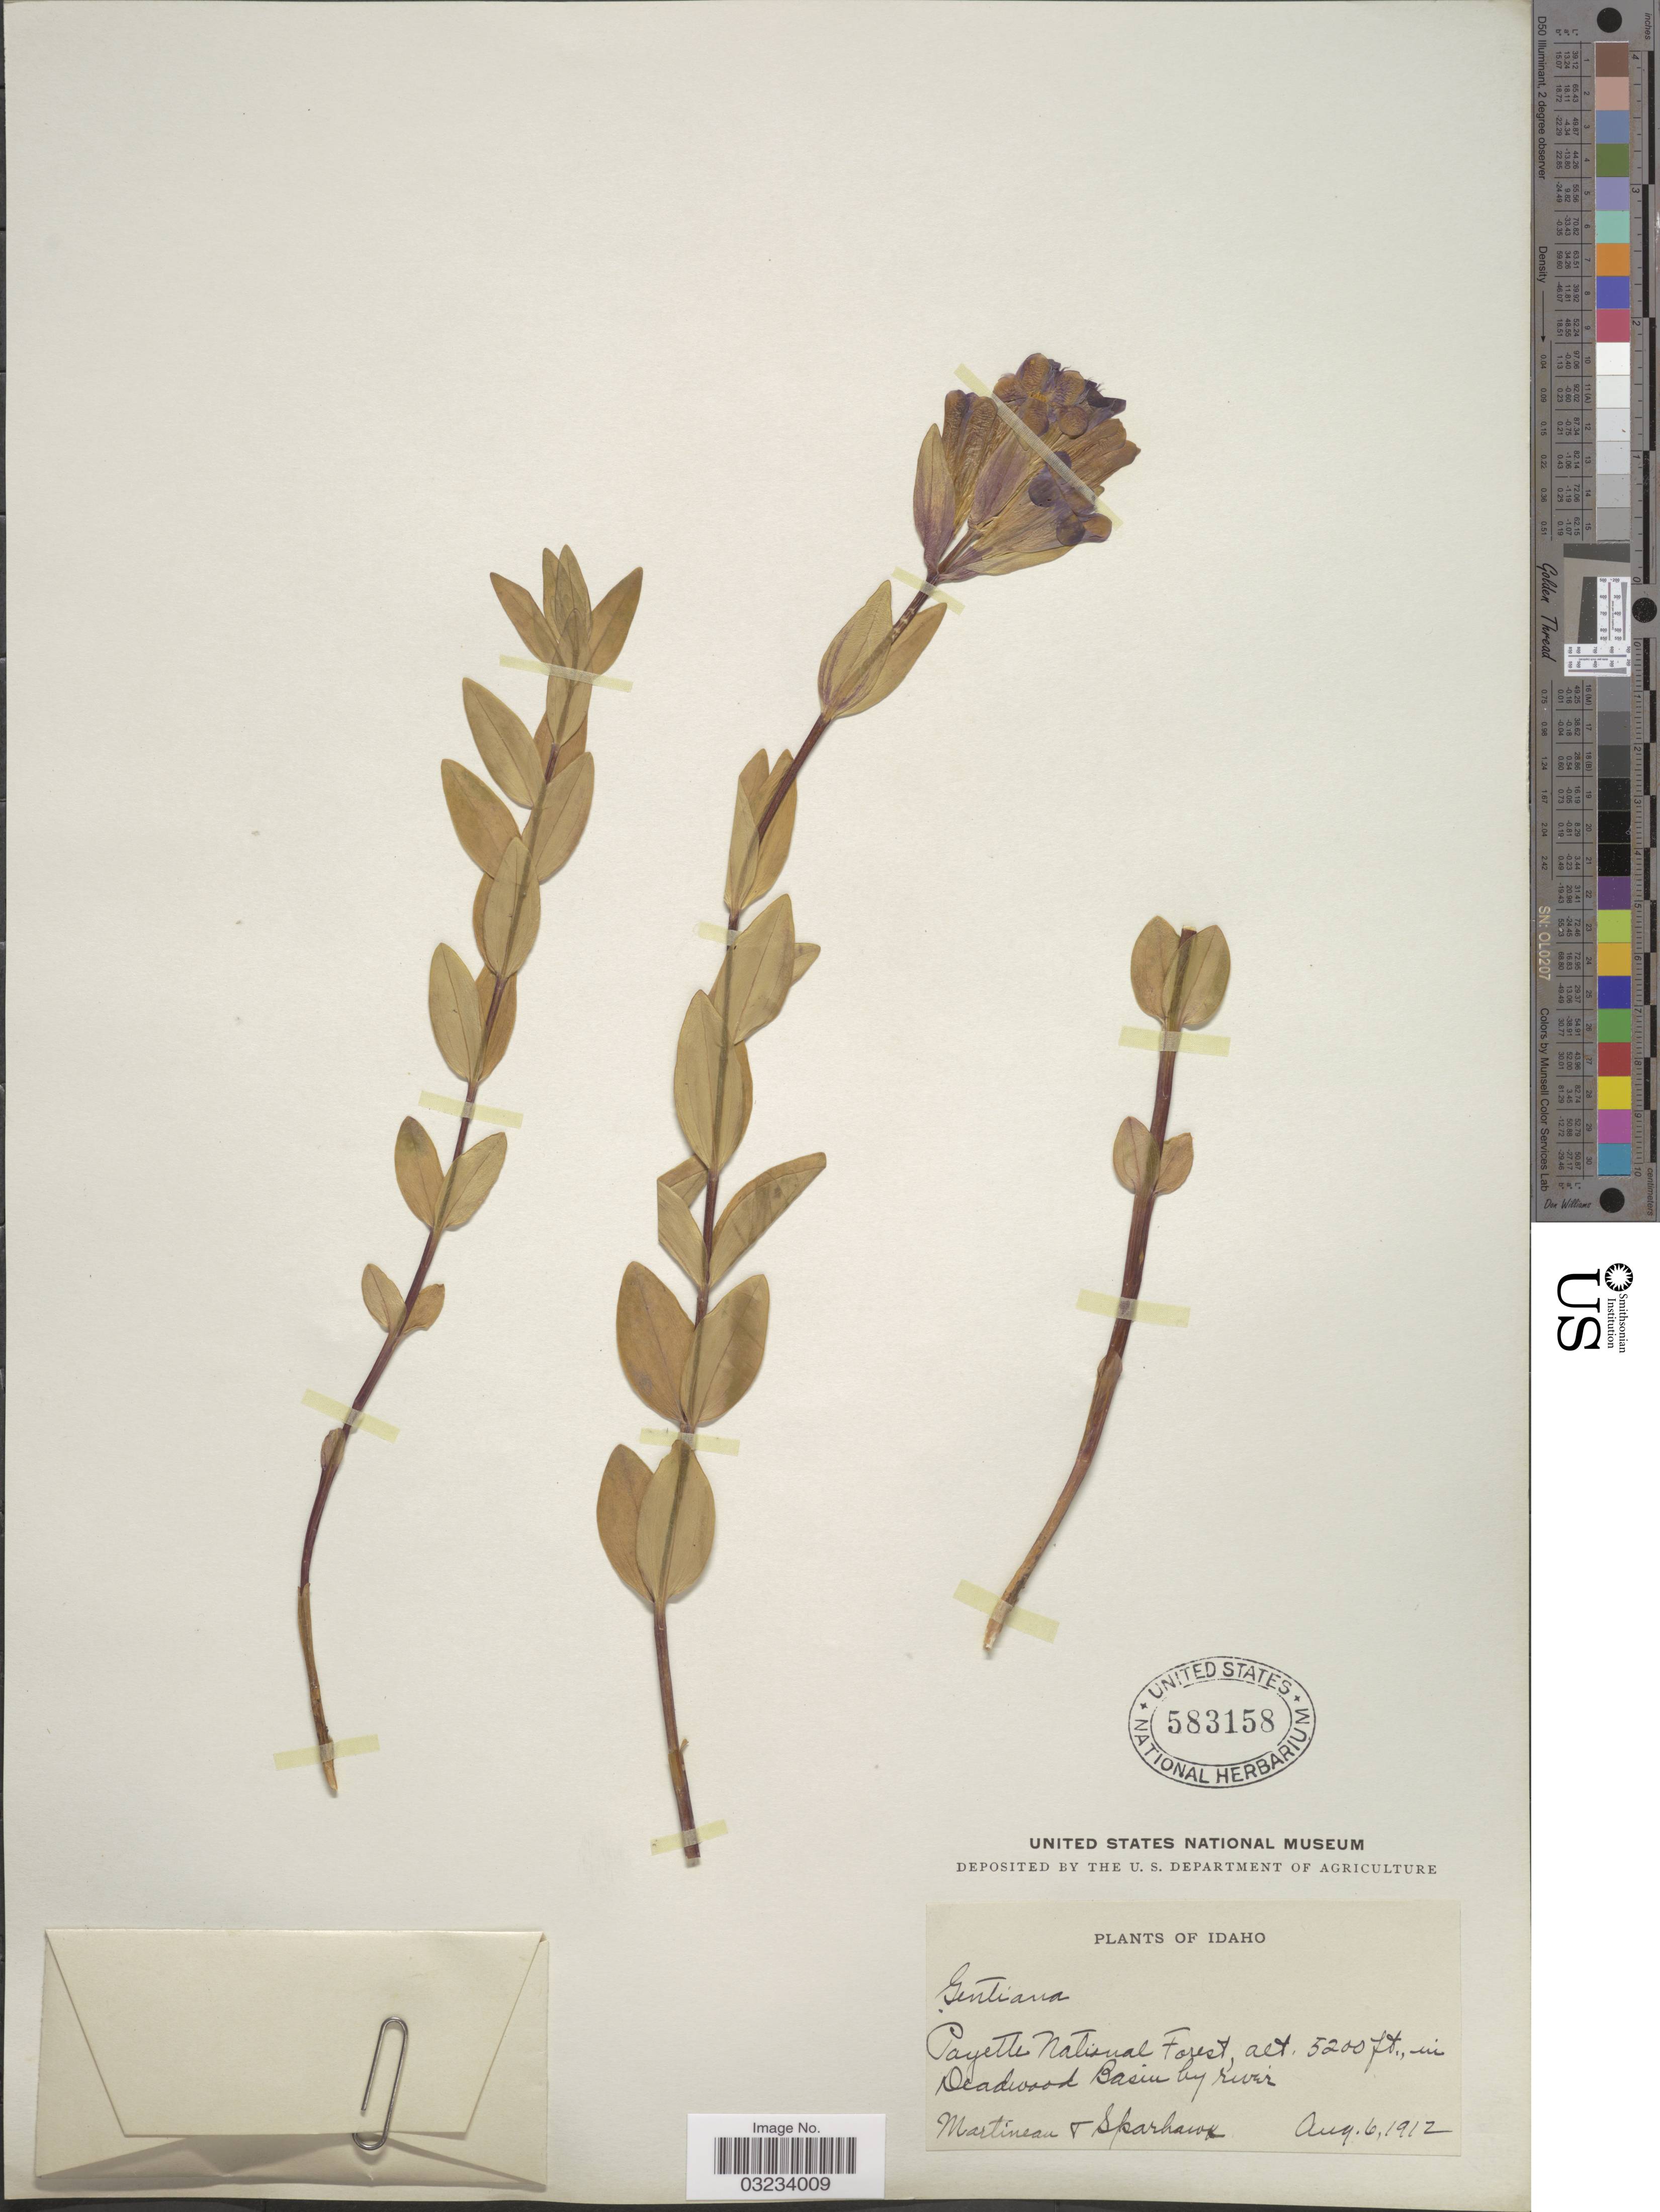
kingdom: Plantae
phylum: Tracheophyta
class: Magnoliopsida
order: Gentianales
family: Gentianaceae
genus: Gentiana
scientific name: Gentiana calycosa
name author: Griseb.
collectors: Martineau & Sparhawk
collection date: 1912-08-06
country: United States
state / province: Idaho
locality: Payette National Forest, Deadwood Basin by river.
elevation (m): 1585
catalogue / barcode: US 583158